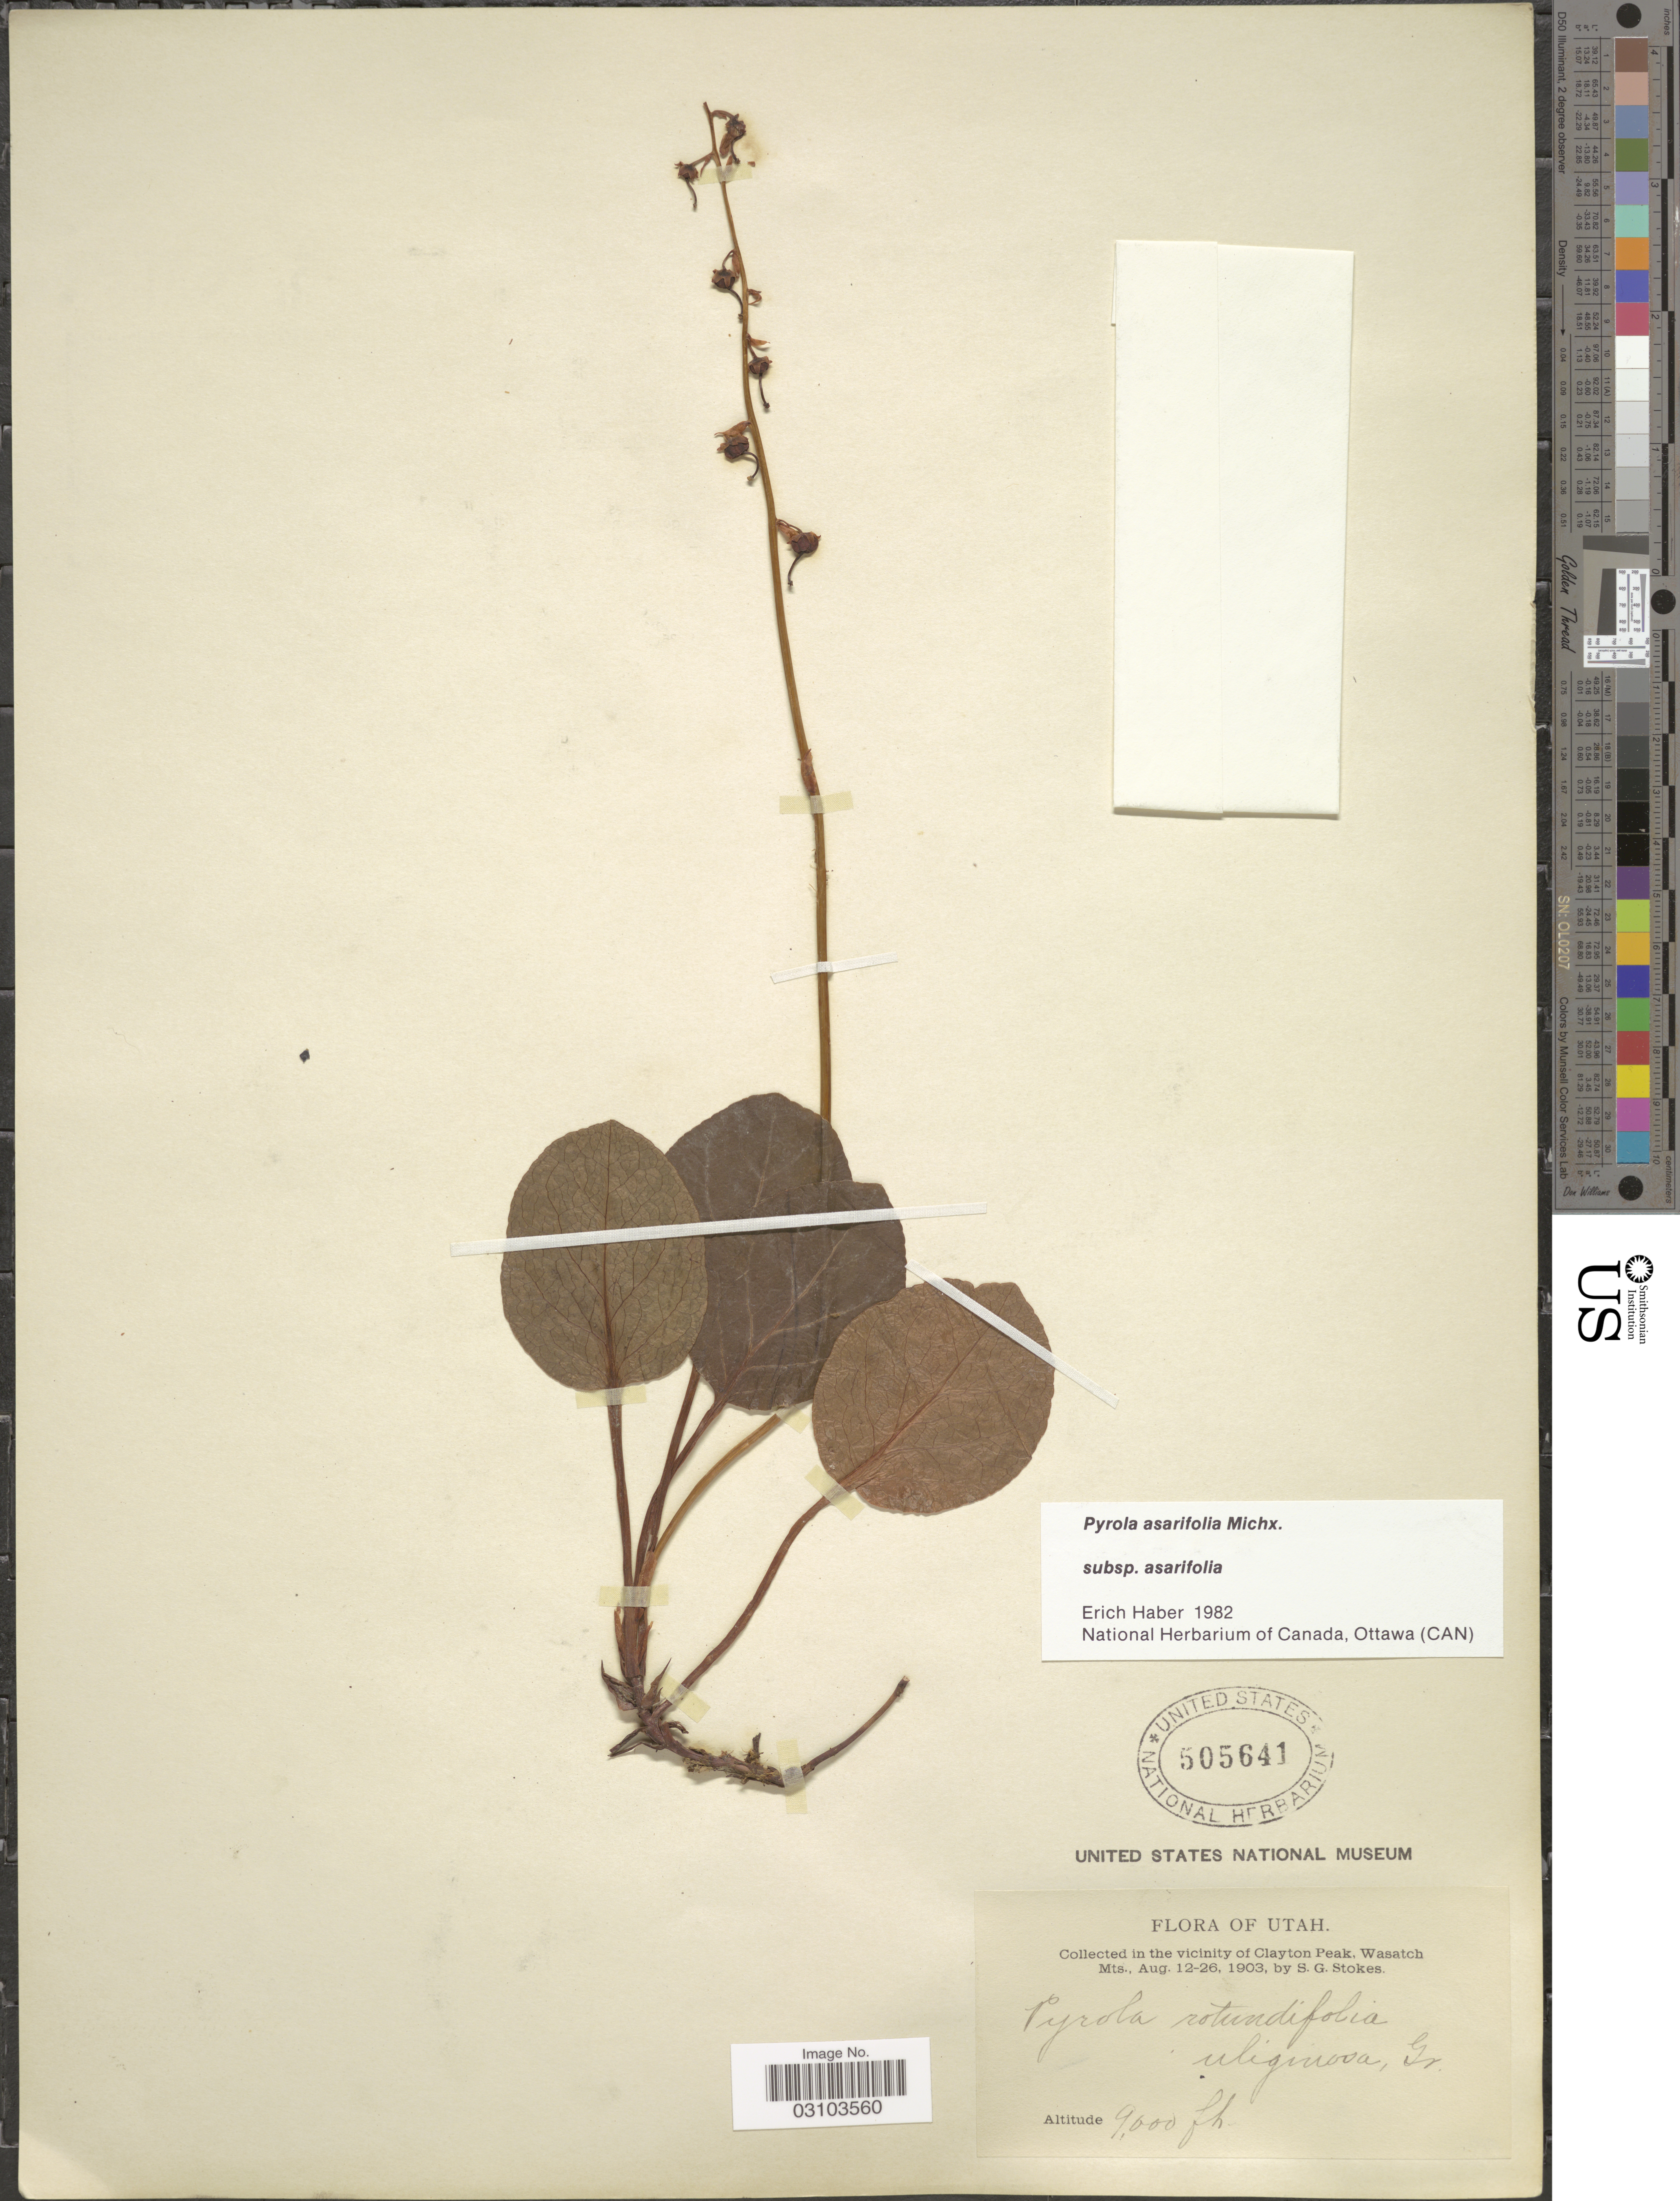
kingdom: Plantae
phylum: Tracheophyta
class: Magnoliopsida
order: Ericales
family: Ericaceae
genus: Pyrola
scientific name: Pyrola asarifolia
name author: Michx.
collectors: S. G. Stokes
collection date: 1903-08-12/1903-08-26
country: United States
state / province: Utah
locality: In the vicinity of Clayton Peak, Wasatch Mts.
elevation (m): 2743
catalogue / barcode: US 505641